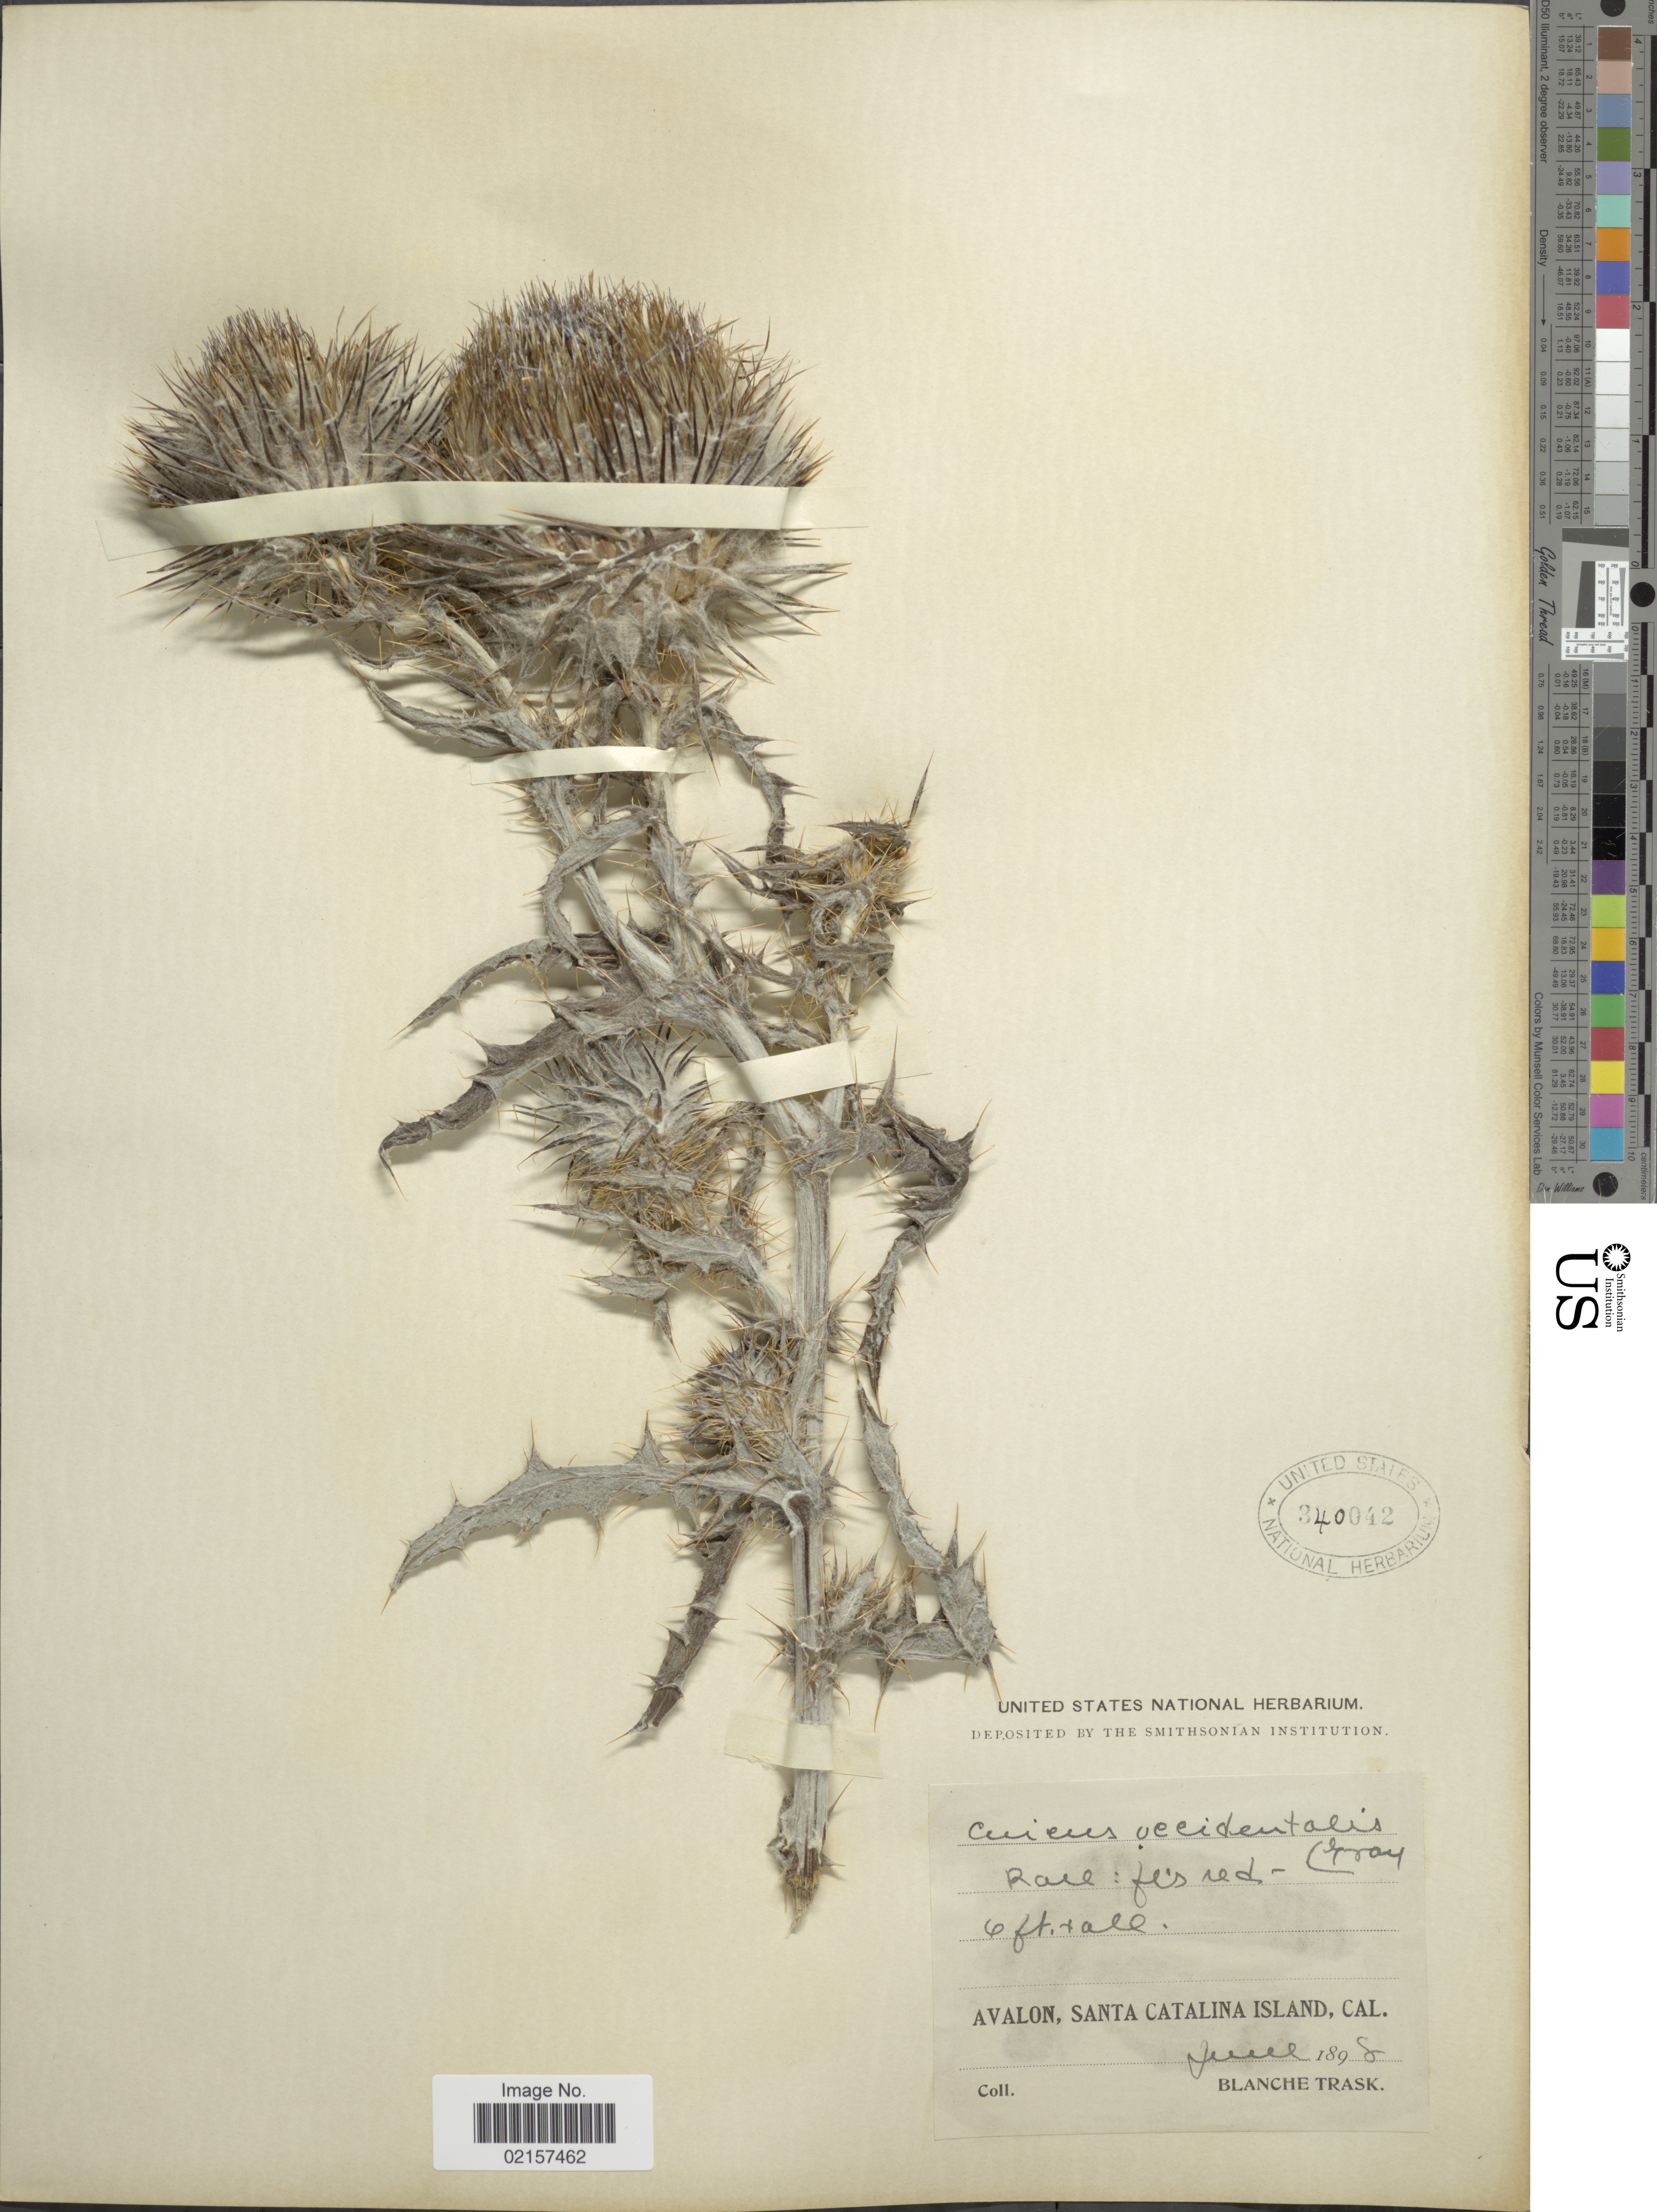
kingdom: Plantae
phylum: Tracheophyta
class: Magnoliopsida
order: Asterales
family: Asteraceae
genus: Cirsium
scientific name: Cirsium occidentale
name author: (Nutt.) Jeps.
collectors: B. Trask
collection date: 1898-07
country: United States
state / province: California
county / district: Los Angeles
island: Santa Catalina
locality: Avalon, Santa Catalina Island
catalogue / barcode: US 340042